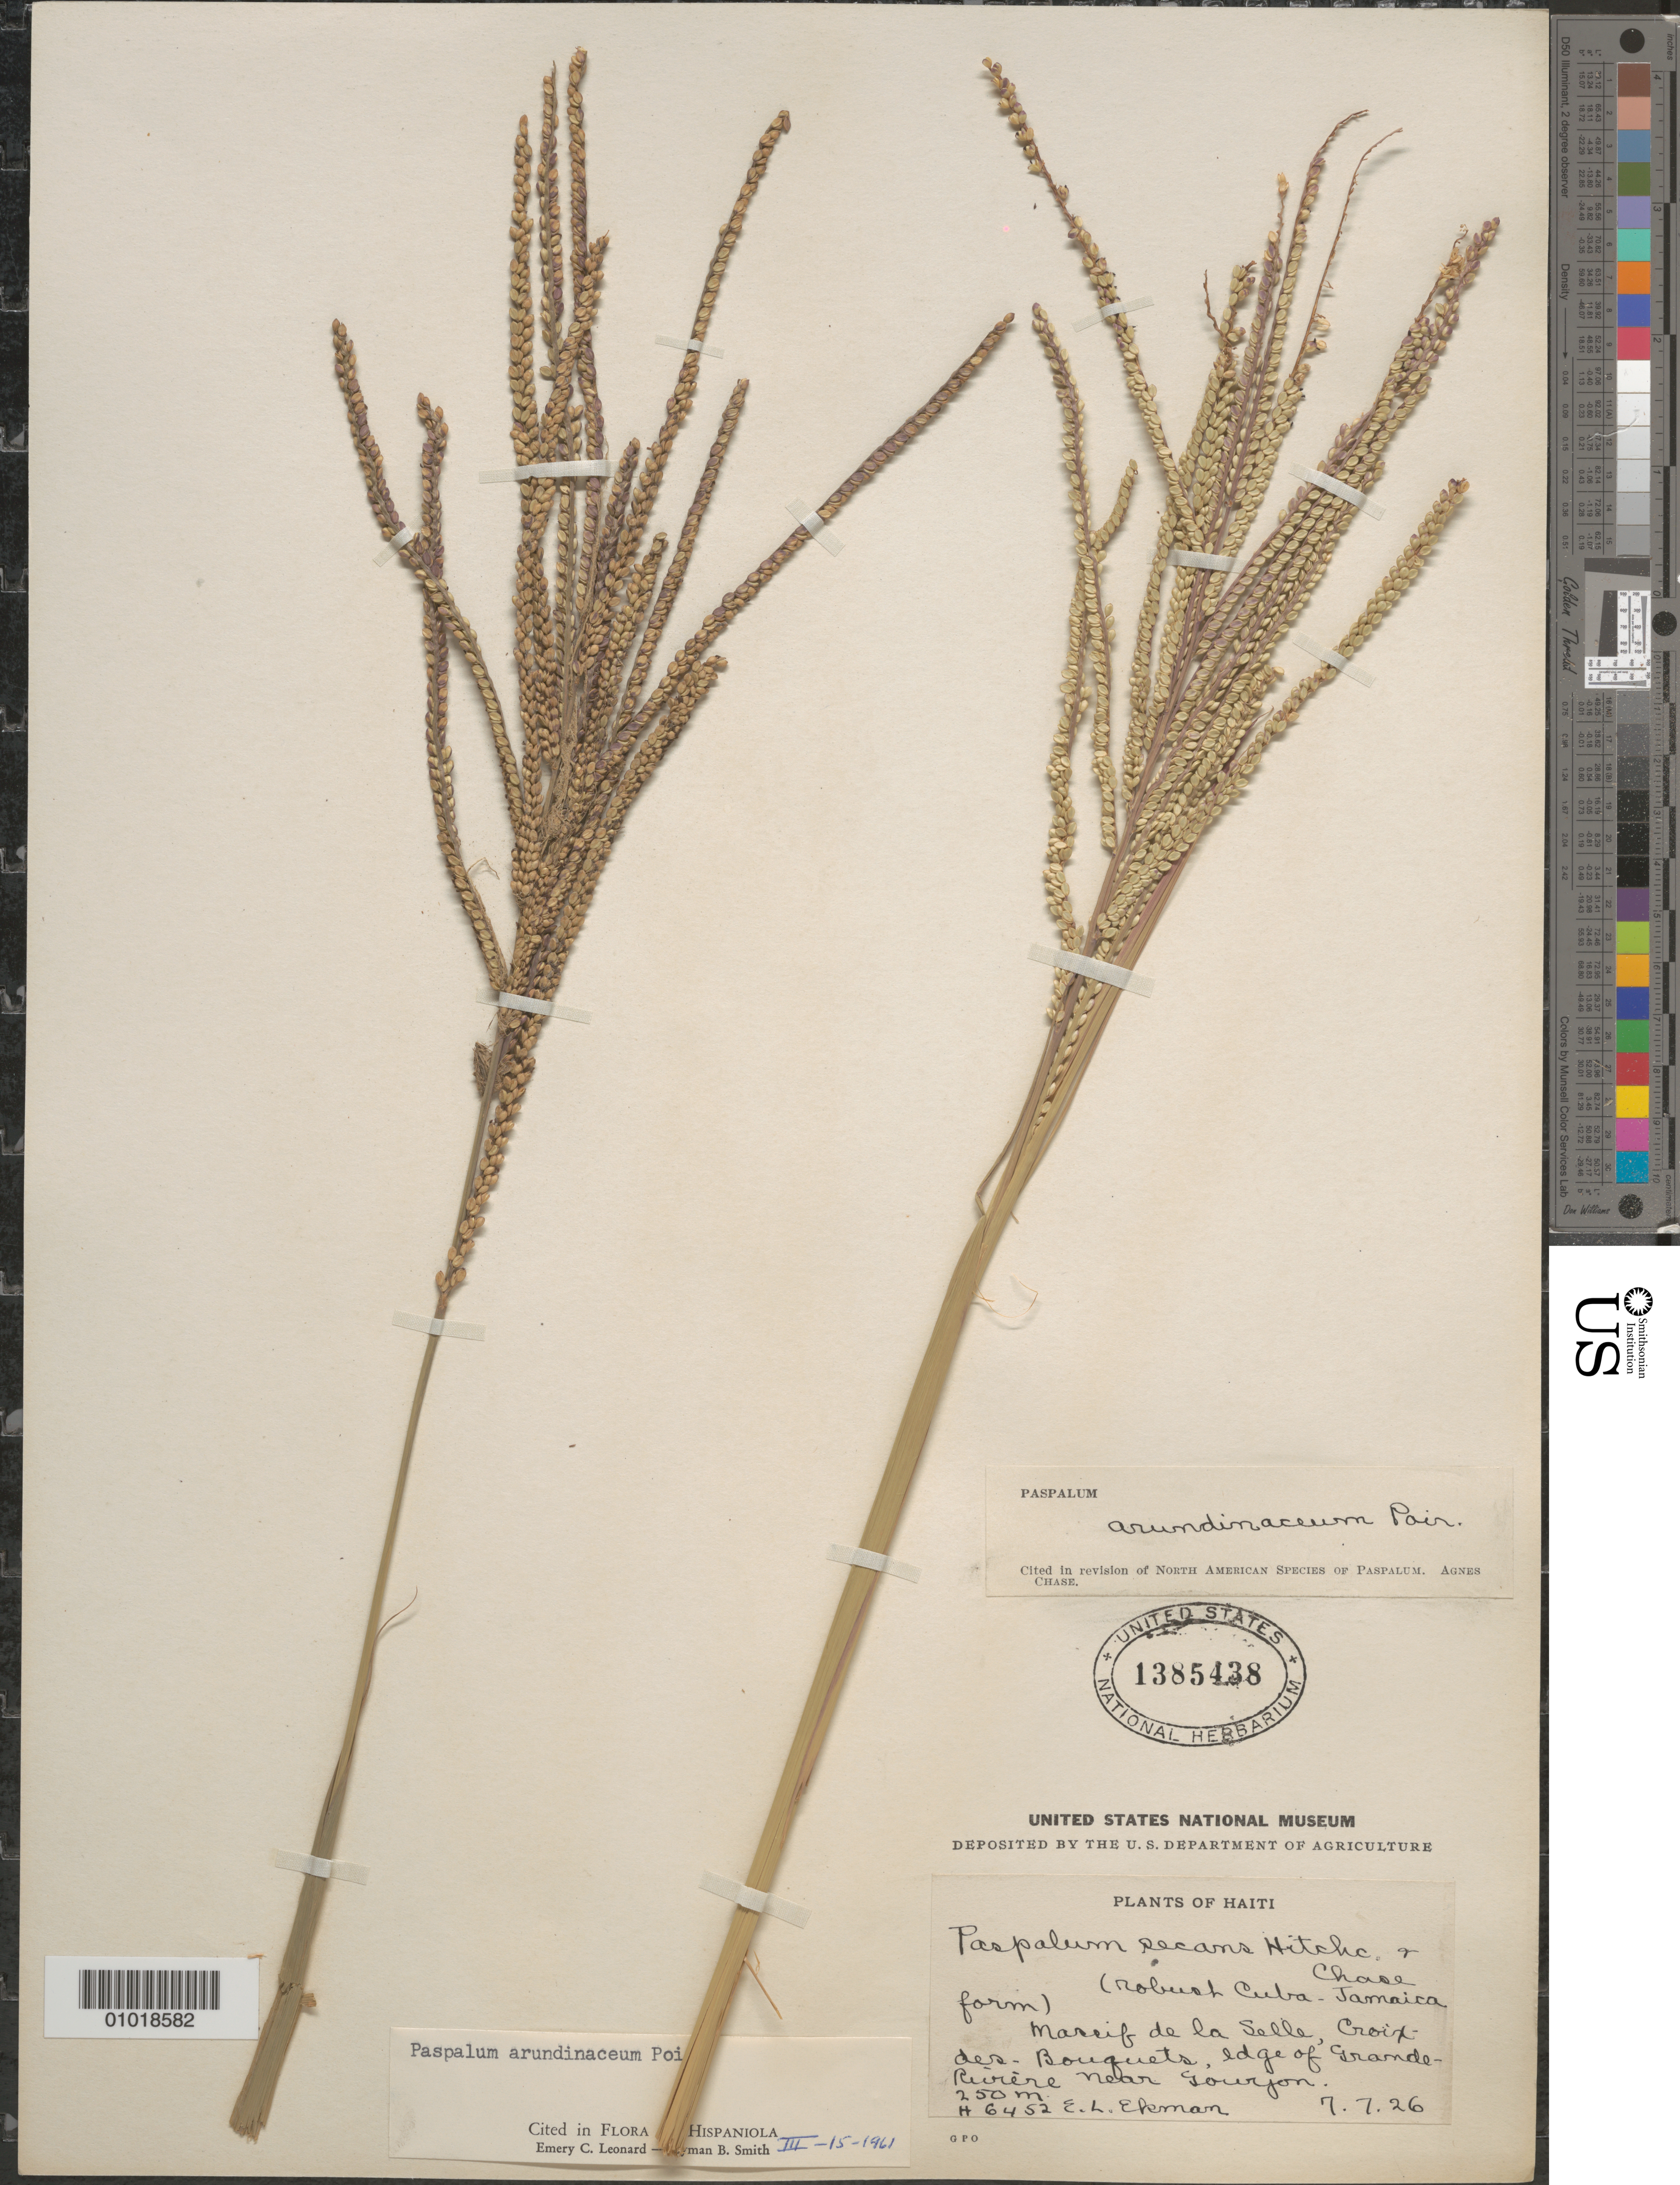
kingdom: Plantae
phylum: Tracheophyta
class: Liliopsida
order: Poales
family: Poaceae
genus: Paspalum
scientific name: Paspalum arundinaceum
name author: Poir.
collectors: E. L. Ekman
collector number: H 6452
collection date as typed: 07 Jul 1926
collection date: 1926-07-07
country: Haiti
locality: Massif de la Selle, Croix-des Bouquets, edge of Grande-Riviere, near Gourjon [sp]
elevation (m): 250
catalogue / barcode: US 1385438